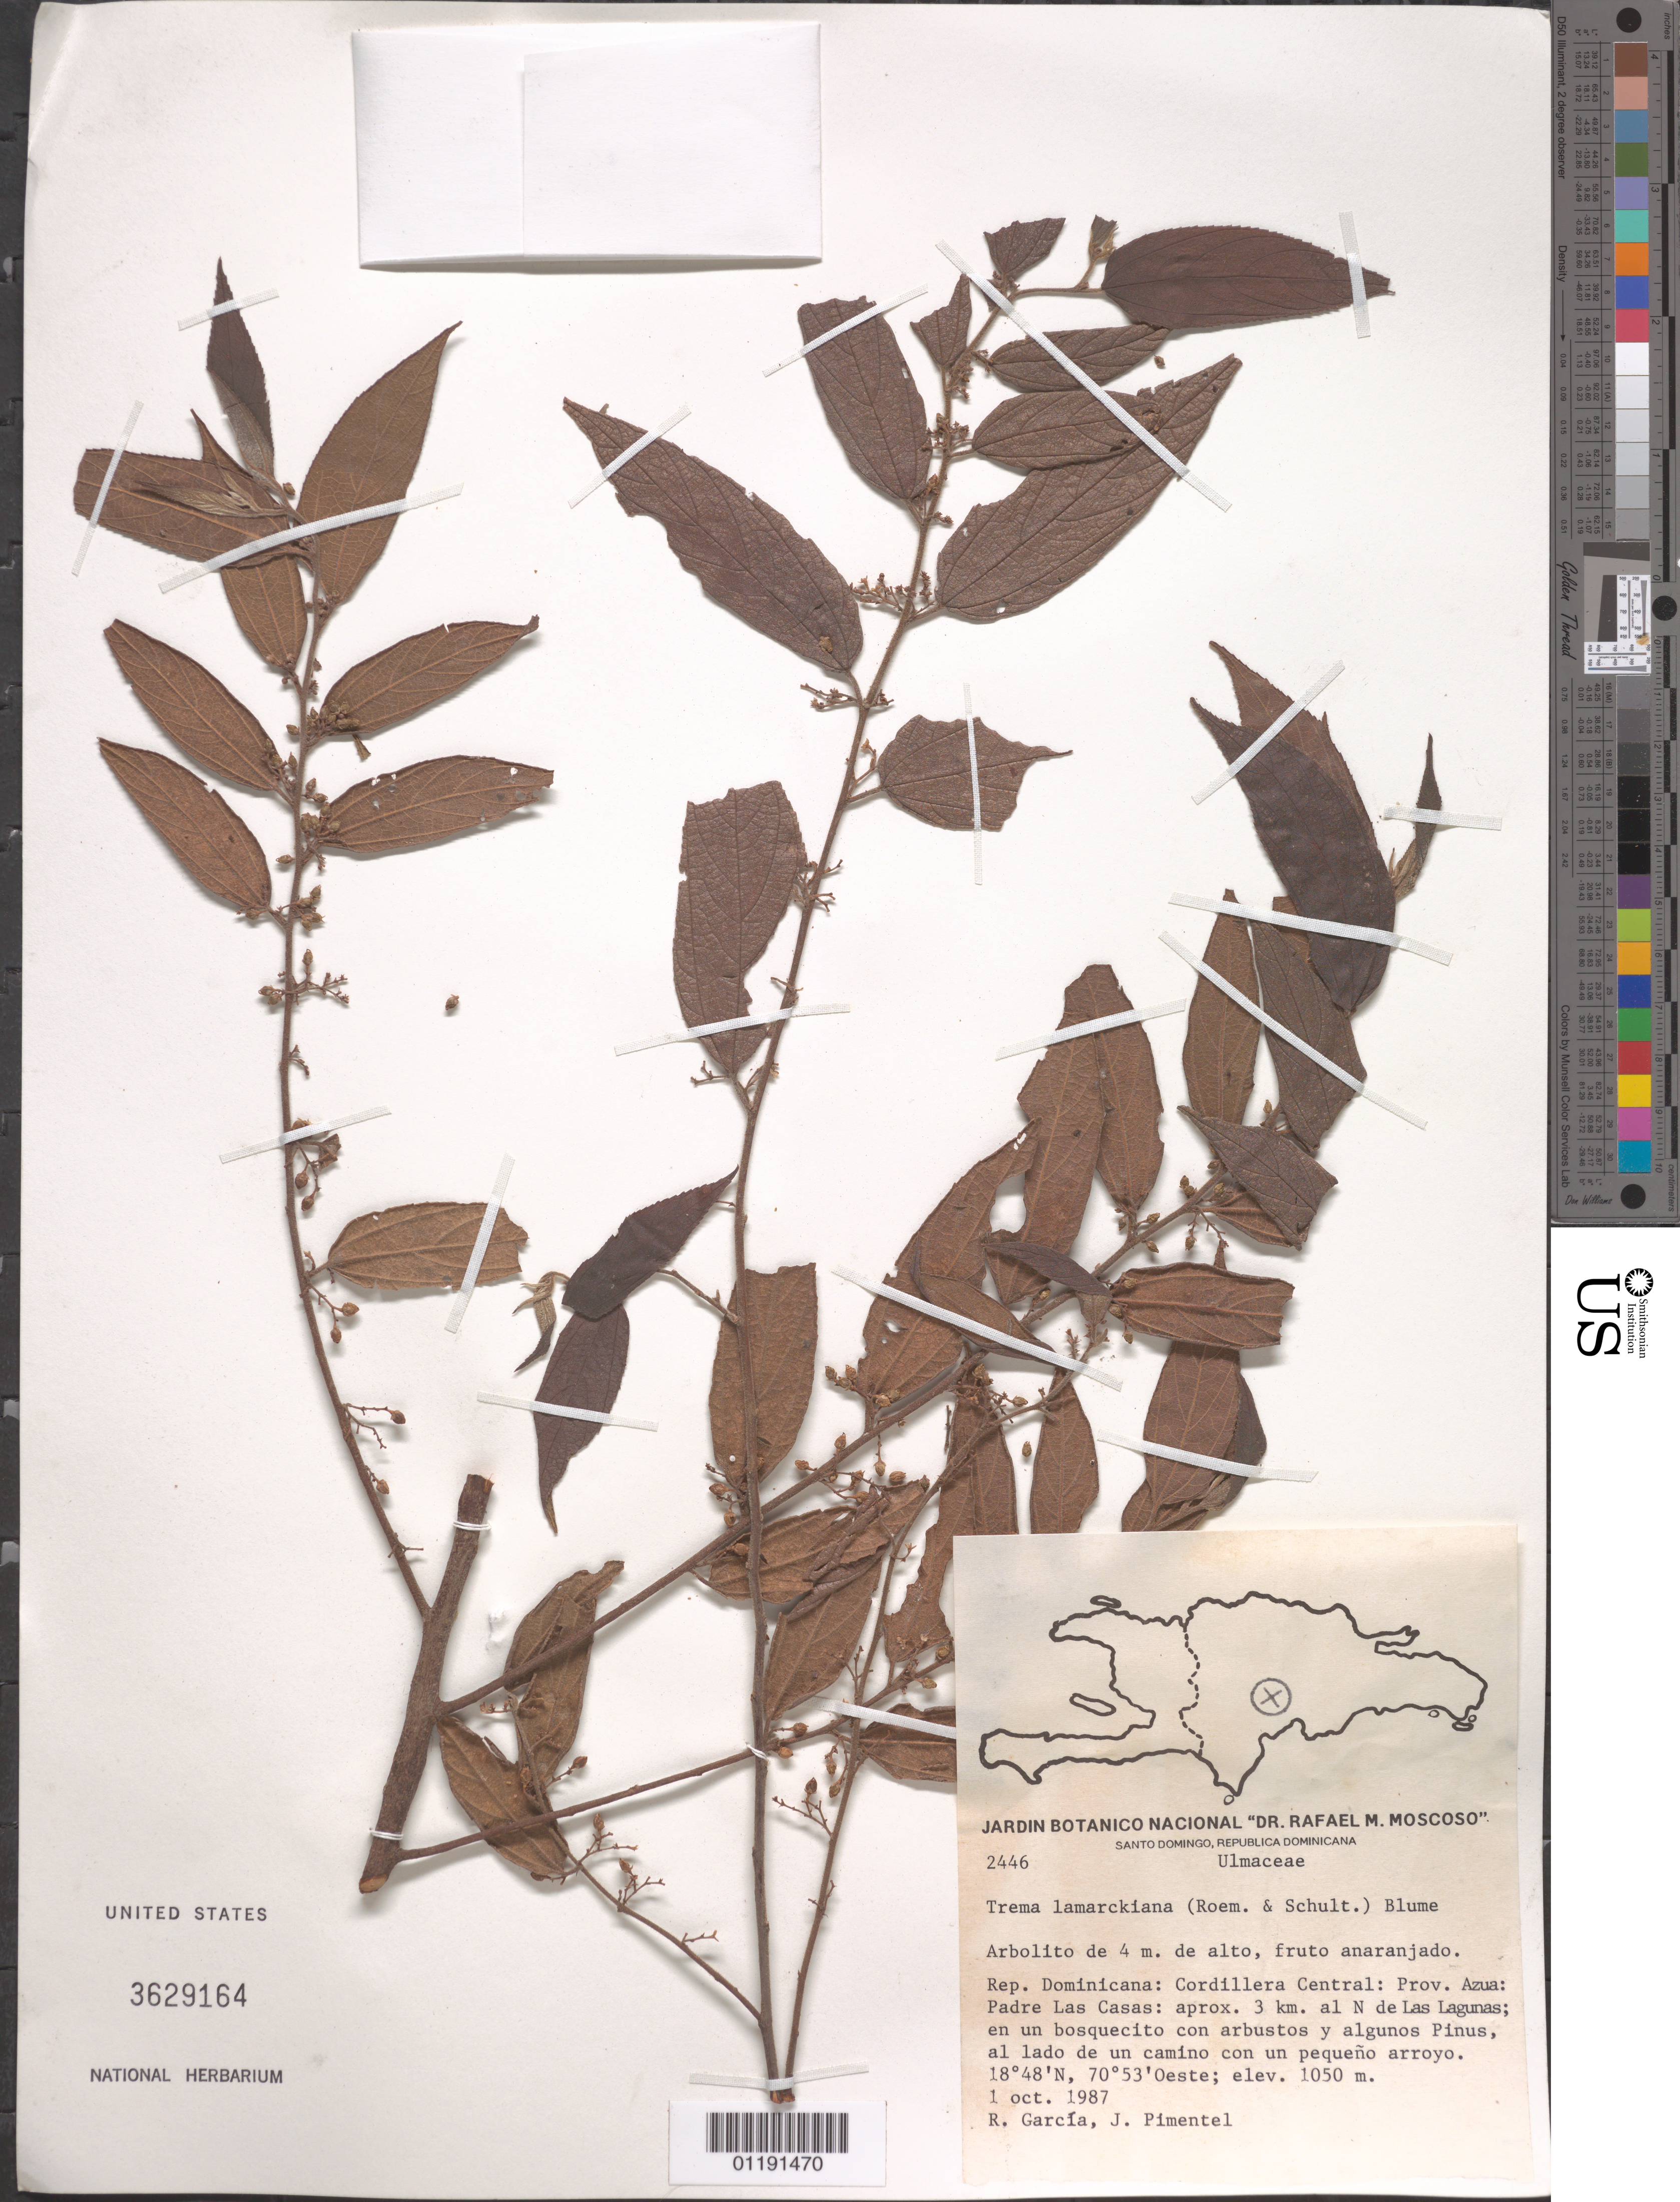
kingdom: Plantae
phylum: Tracheophyta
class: Magnoliopsida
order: Rosales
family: Cannabaceae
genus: Trema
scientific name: Trema lamarckianum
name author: (Schult.) Blume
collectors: R. G. García & J. Pimentel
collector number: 2446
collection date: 1987-10-01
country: Dominican Republic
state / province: Azua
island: Hispaniola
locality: Cordillera Central: Padre Las Casa: approx. 3 km. N of Las Lagunas.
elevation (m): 1050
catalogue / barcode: US 3629164